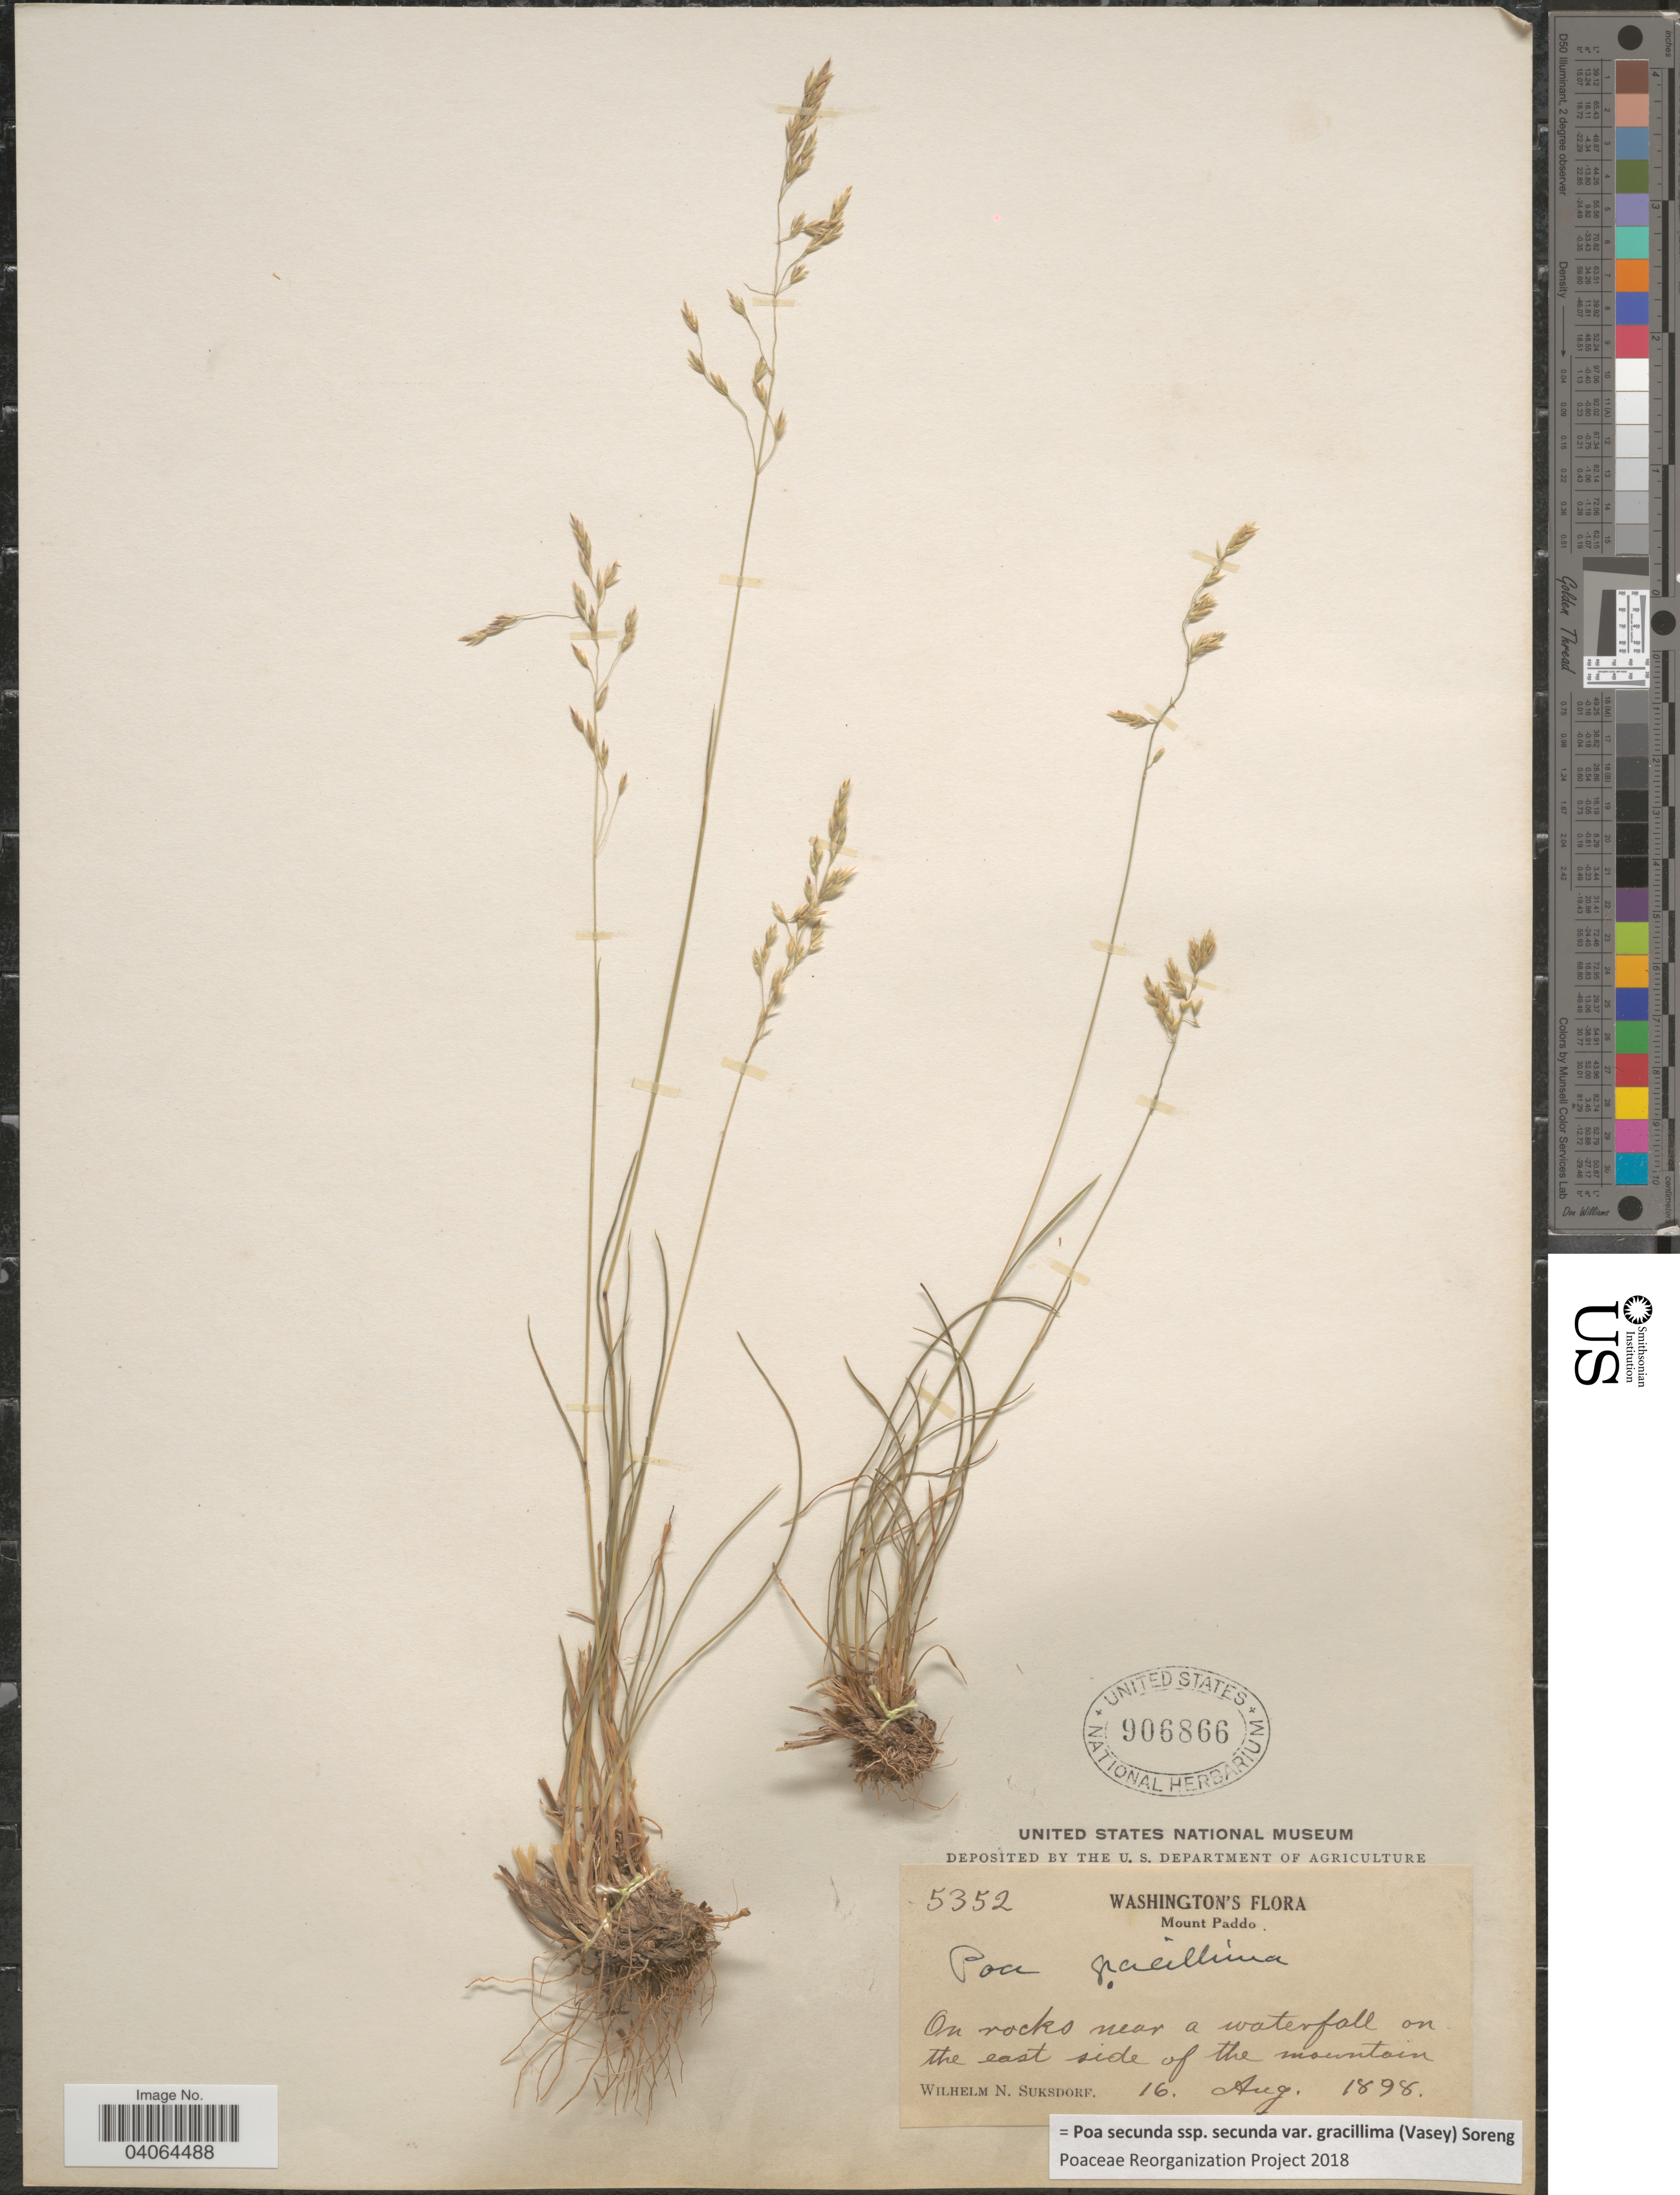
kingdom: Plantae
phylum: Tracheophyta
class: Liliopsida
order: Poales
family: Poaceae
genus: Poa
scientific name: Poa secunda subsp. secunda var. gracillima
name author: (Vasey) Soreng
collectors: W. N. Suksdorf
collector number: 5352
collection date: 1898-08-16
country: United States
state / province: Washington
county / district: Skamania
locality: Mount Paddo. Near a waterfall on the east side of the mountain.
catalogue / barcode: US 906866